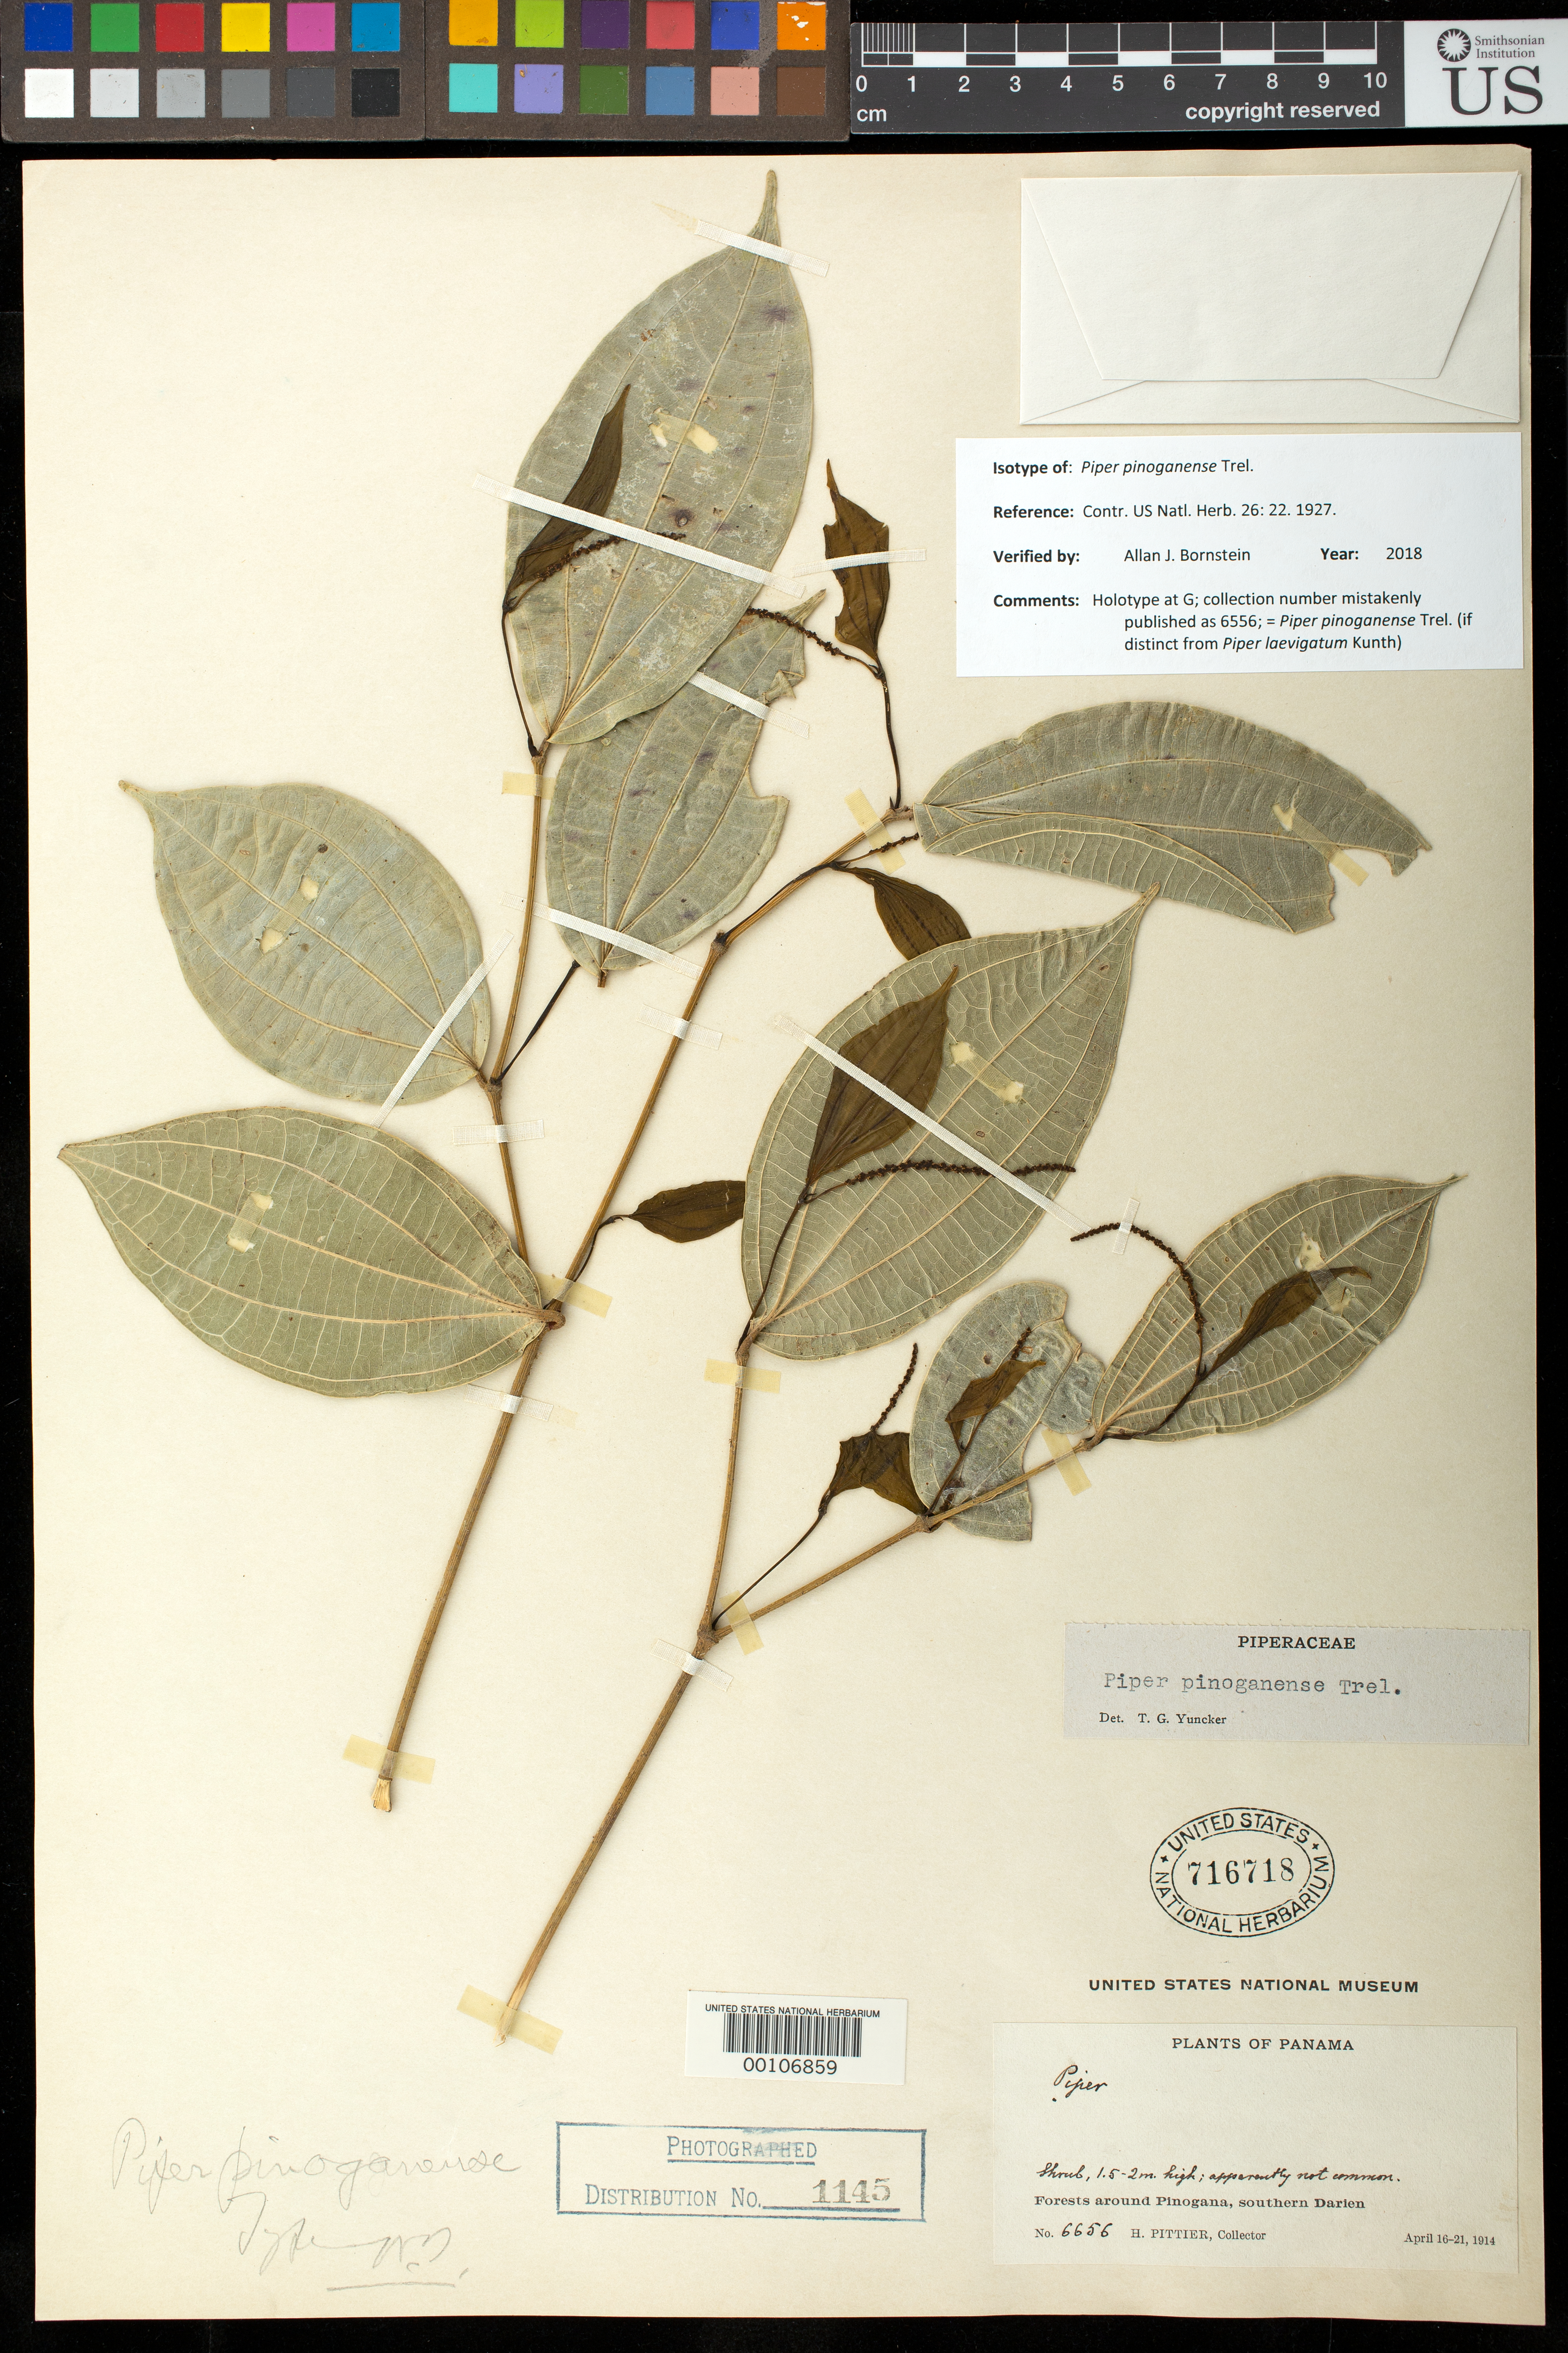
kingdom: Plantae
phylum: Tracheophyta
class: Magnoliopsida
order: Piperales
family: Piperaceae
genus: Piper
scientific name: Piper pinoganense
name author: Trel.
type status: Isotype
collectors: H. F. Pittier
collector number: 6656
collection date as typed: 16 Apr 1914 to 21 Apr 1914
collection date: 1914-04-16/1914-04-21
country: Panama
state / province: Darién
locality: Forests around Pinogana, southern Darien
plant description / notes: Protologue (mis) cites type as Pittier 6556. This US specimen annotated as "Type" by Trelease and previously recorded as holotype, but protologue explicitly states "Type in the Delessert Herbarium, Geneva (duplicate in the U.S. National Herbarium)"...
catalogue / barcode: US 716718